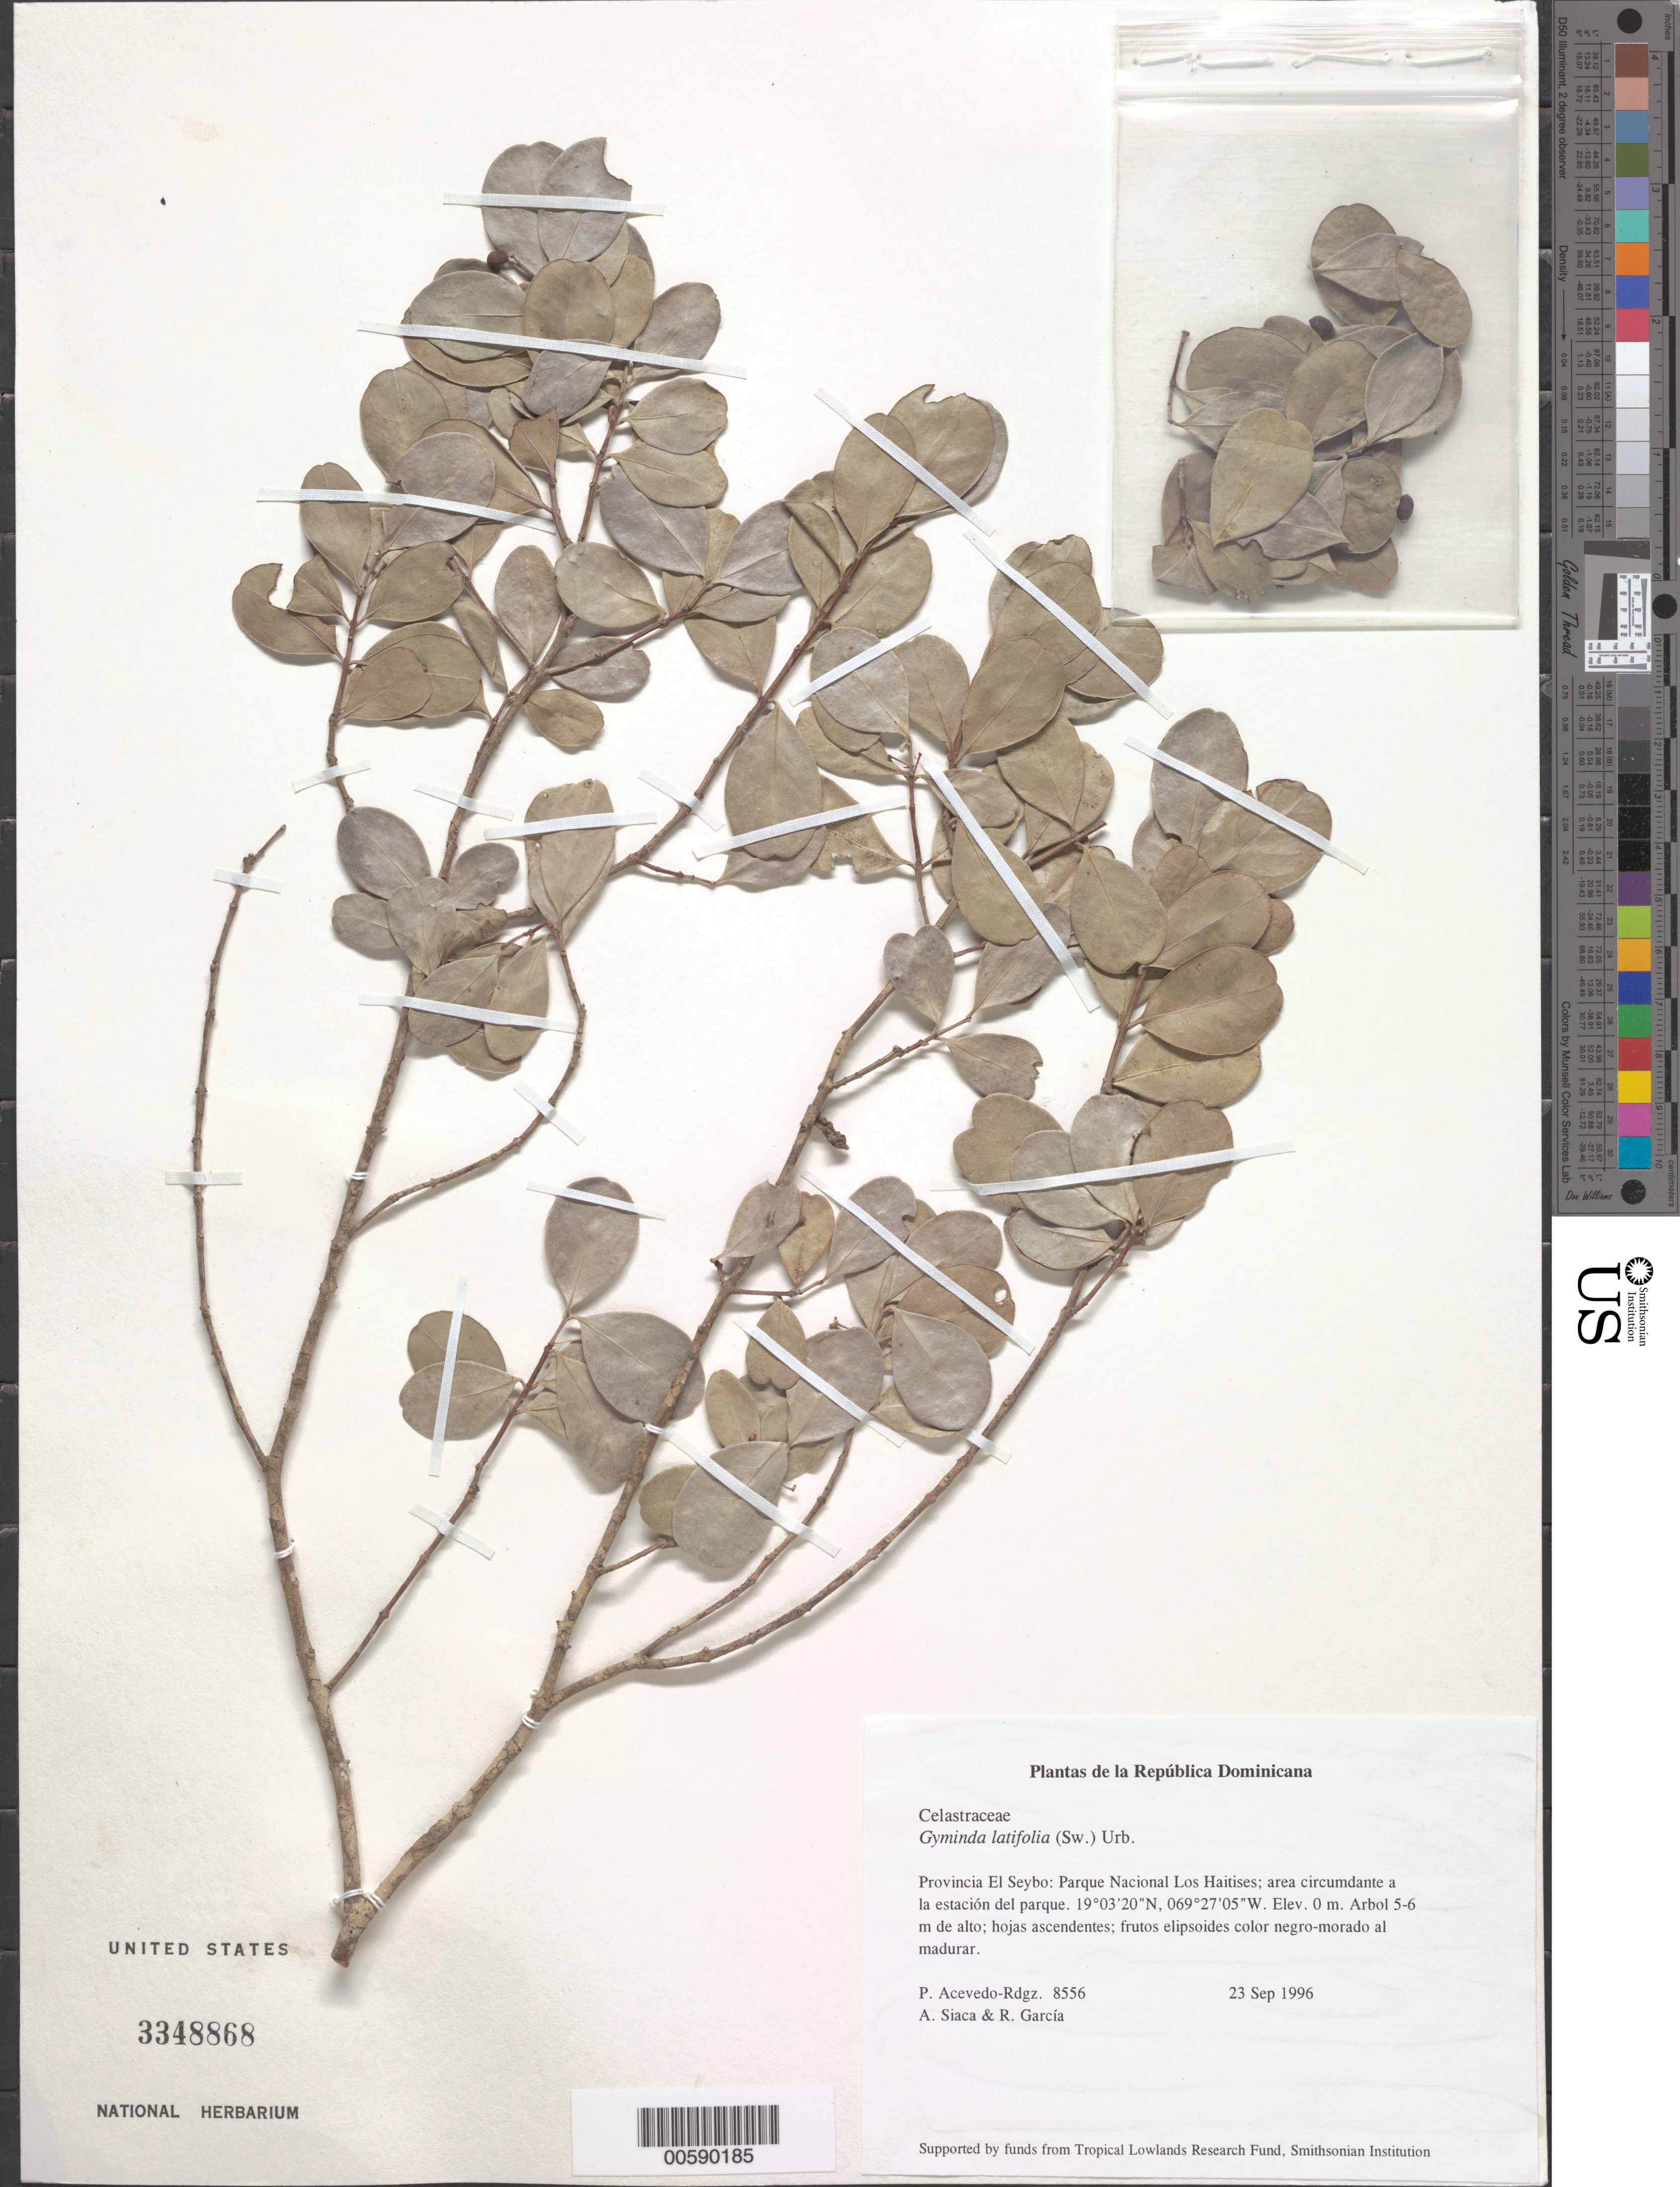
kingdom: Plantae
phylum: Tracheophyta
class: Magnoliopsida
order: Celastrales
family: Celastraceae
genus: Gyminda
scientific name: Gyminda latifolia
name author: (Sw.) Urb.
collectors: P. Acevedo-Rodr., A. Siaca & R. G. García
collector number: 8556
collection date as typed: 23 Sep 1996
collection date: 1996-09-23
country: Dominican Republic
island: Hispaniola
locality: Provincia El Seibo: Parque Nacional Los Haitises; area circumdante a la estación del parque.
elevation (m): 0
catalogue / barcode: US 3348868